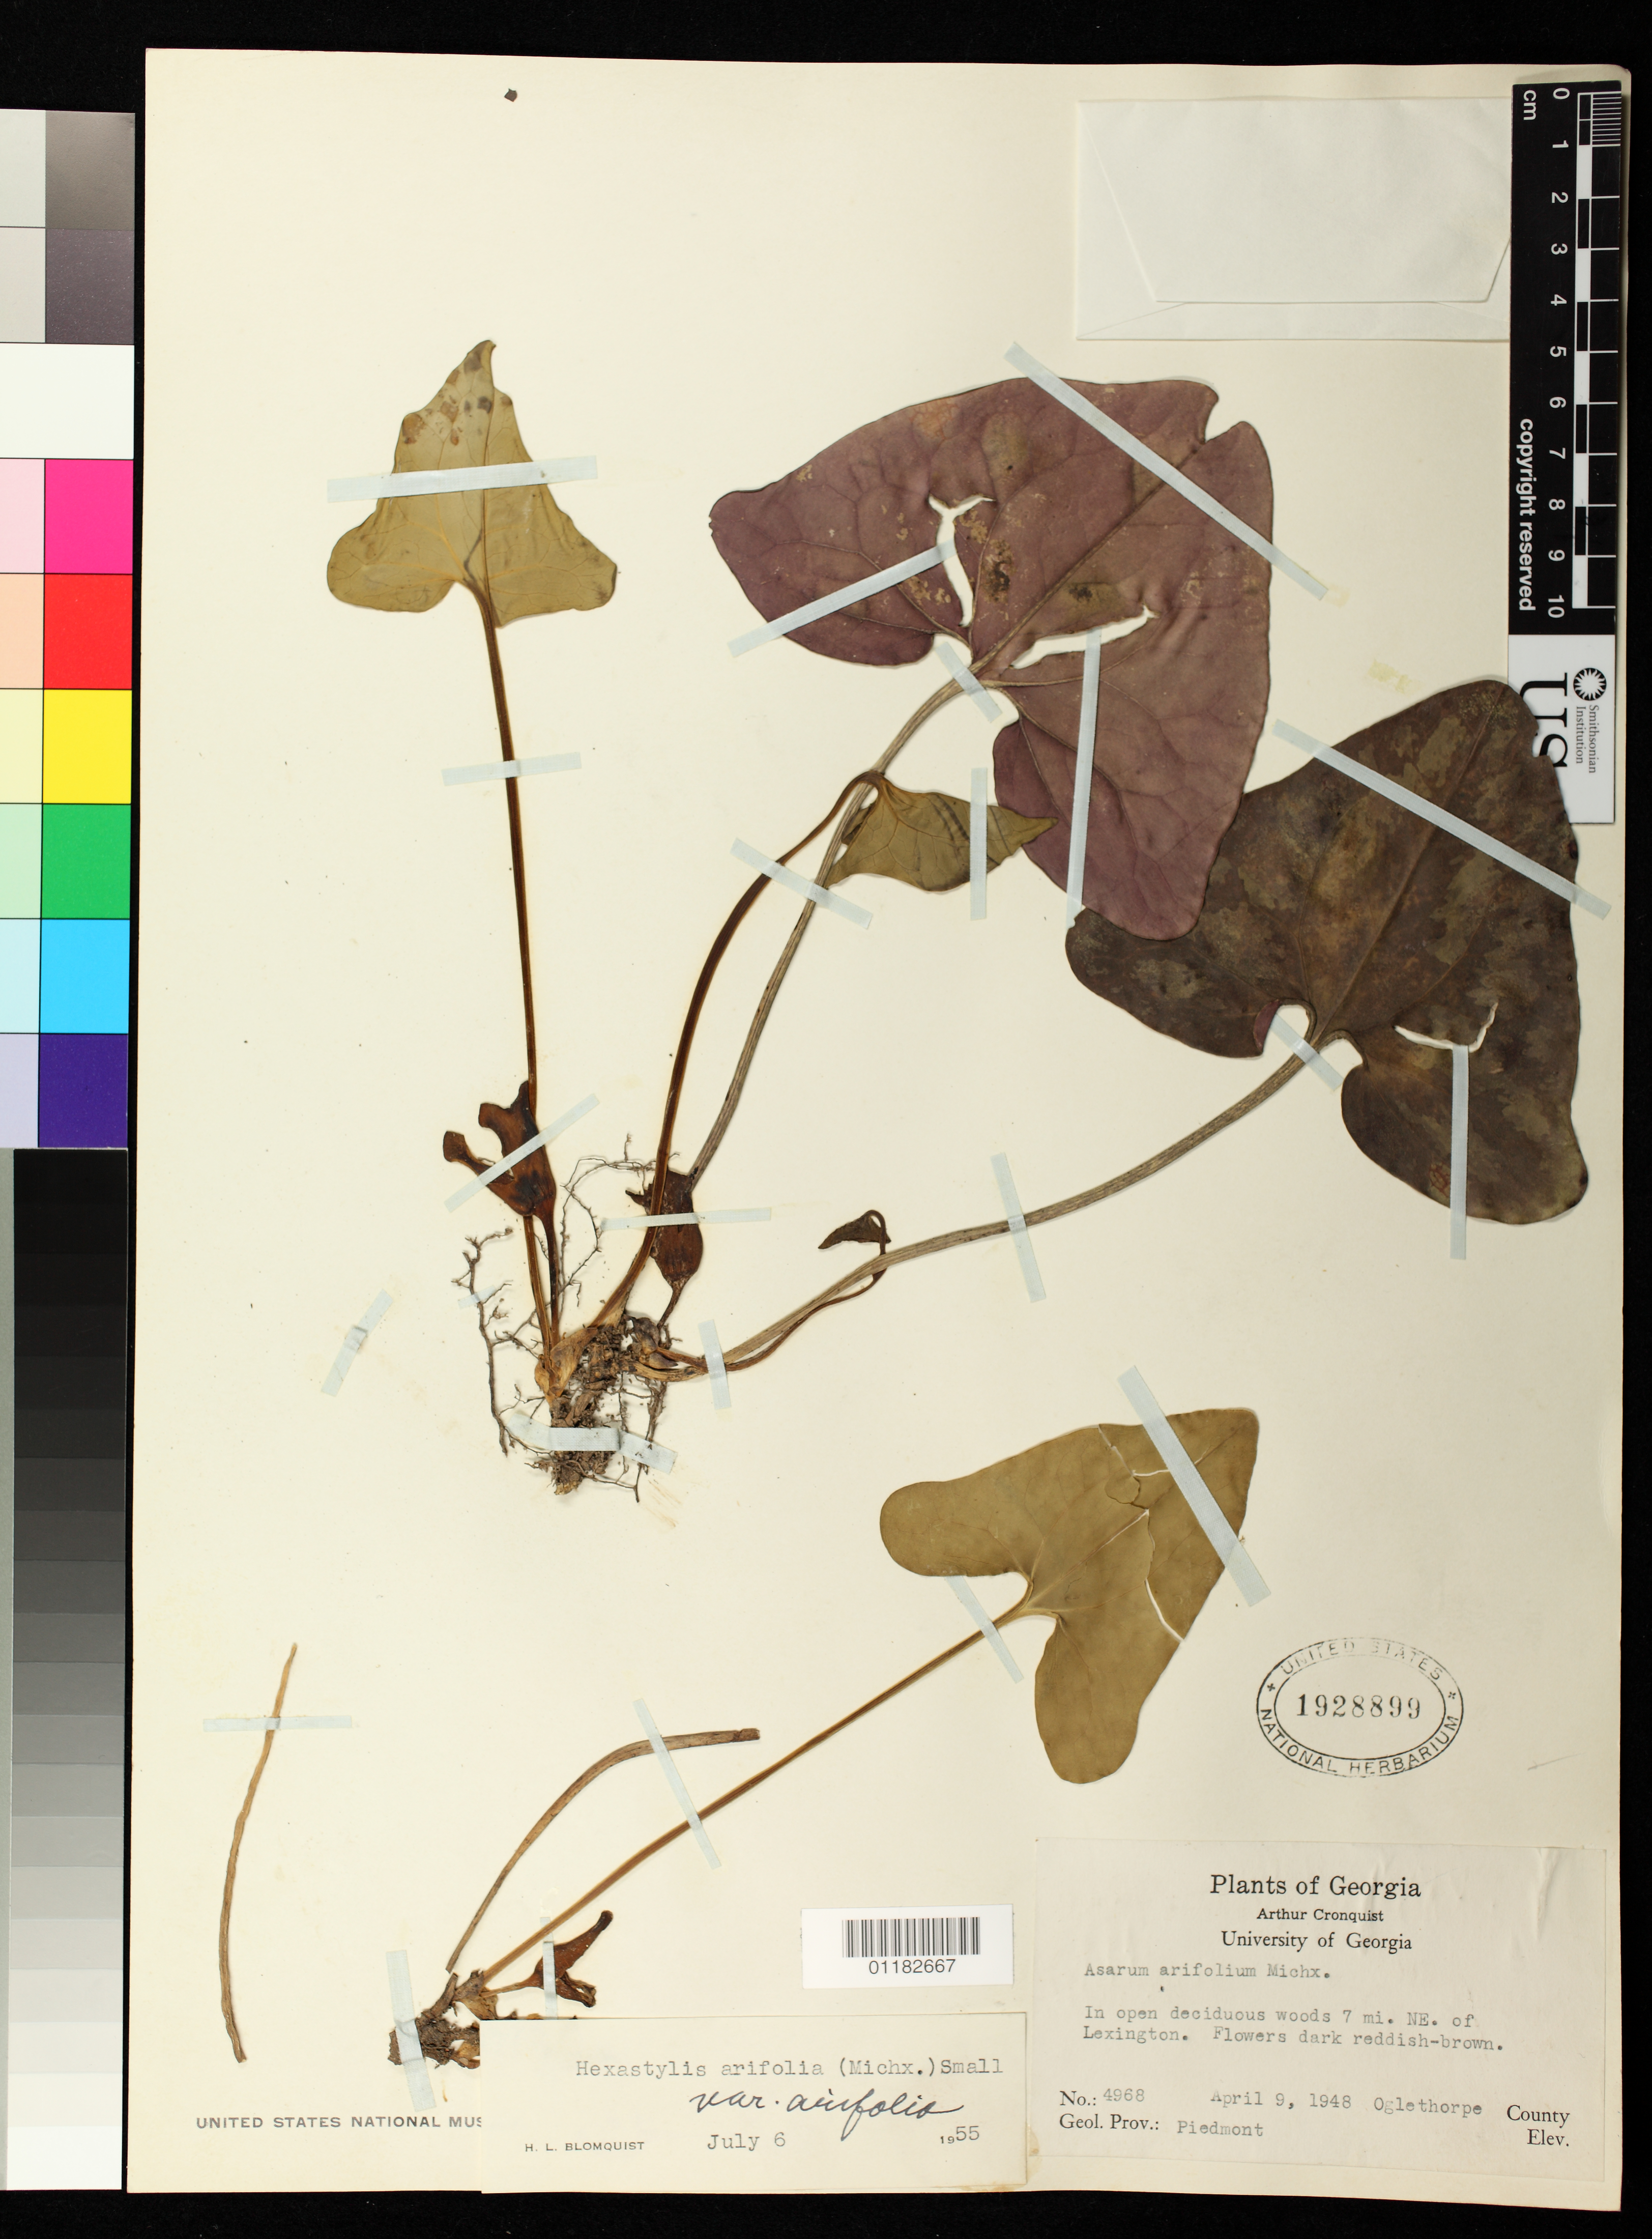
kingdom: Plantae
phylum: Tracheophyta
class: Magnoliopsida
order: Piperales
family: Aristolochiaceae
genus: Hexastylis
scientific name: Hexastylis arifolia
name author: (Michx.) Small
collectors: A. J. Cronquist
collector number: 4968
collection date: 1948-04-09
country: United States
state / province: Georgia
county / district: Oglethorpe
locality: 7 miles NE of Lexington. Oglethorpe County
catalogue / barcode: US 1928899